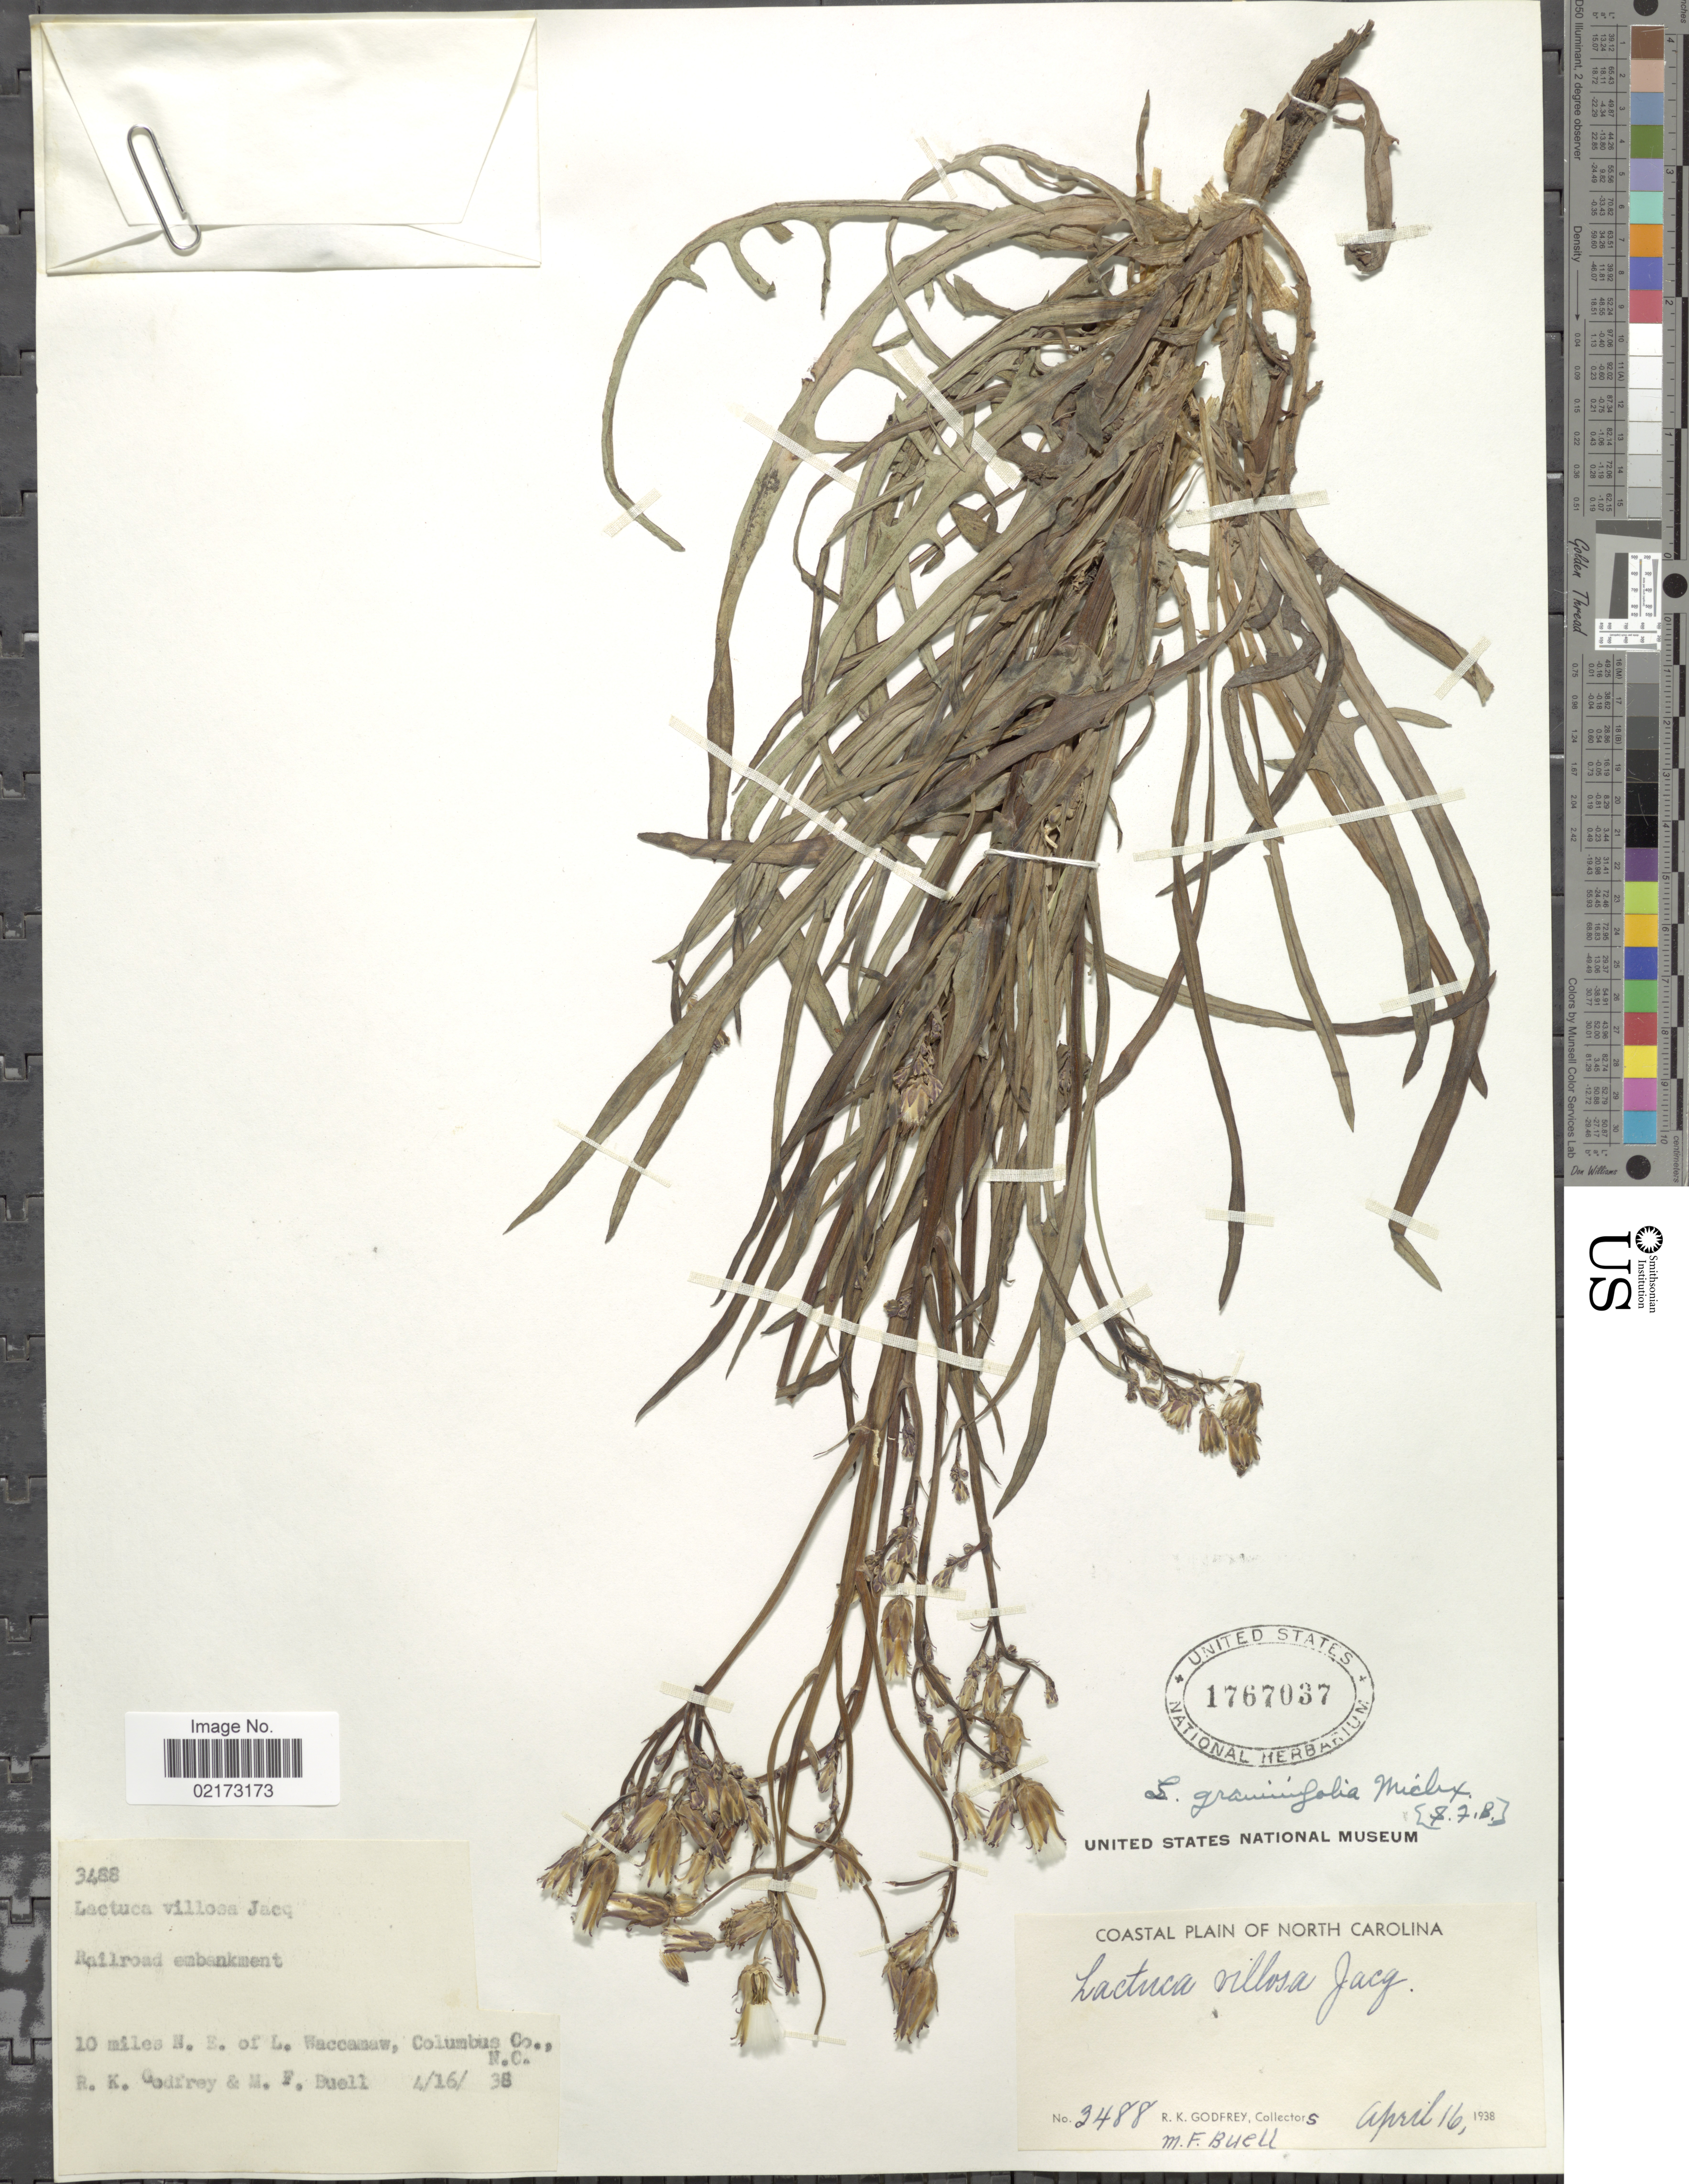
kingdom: Plantae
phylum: Tracheophyta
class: Magnoliopsida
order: Asterales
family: Asteraceae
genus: Lactuca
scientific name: Lactuca graminifolia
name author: Michx.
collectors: R. K. Godfrey & M. Buell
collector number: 3488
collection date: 1938-04-16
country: United States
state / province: North Carolina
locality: Coastal Plain of North Carolina, 10 miles N. E. of L. Waccamaw, Columbus Co., N. C.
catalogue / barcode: US 1767037